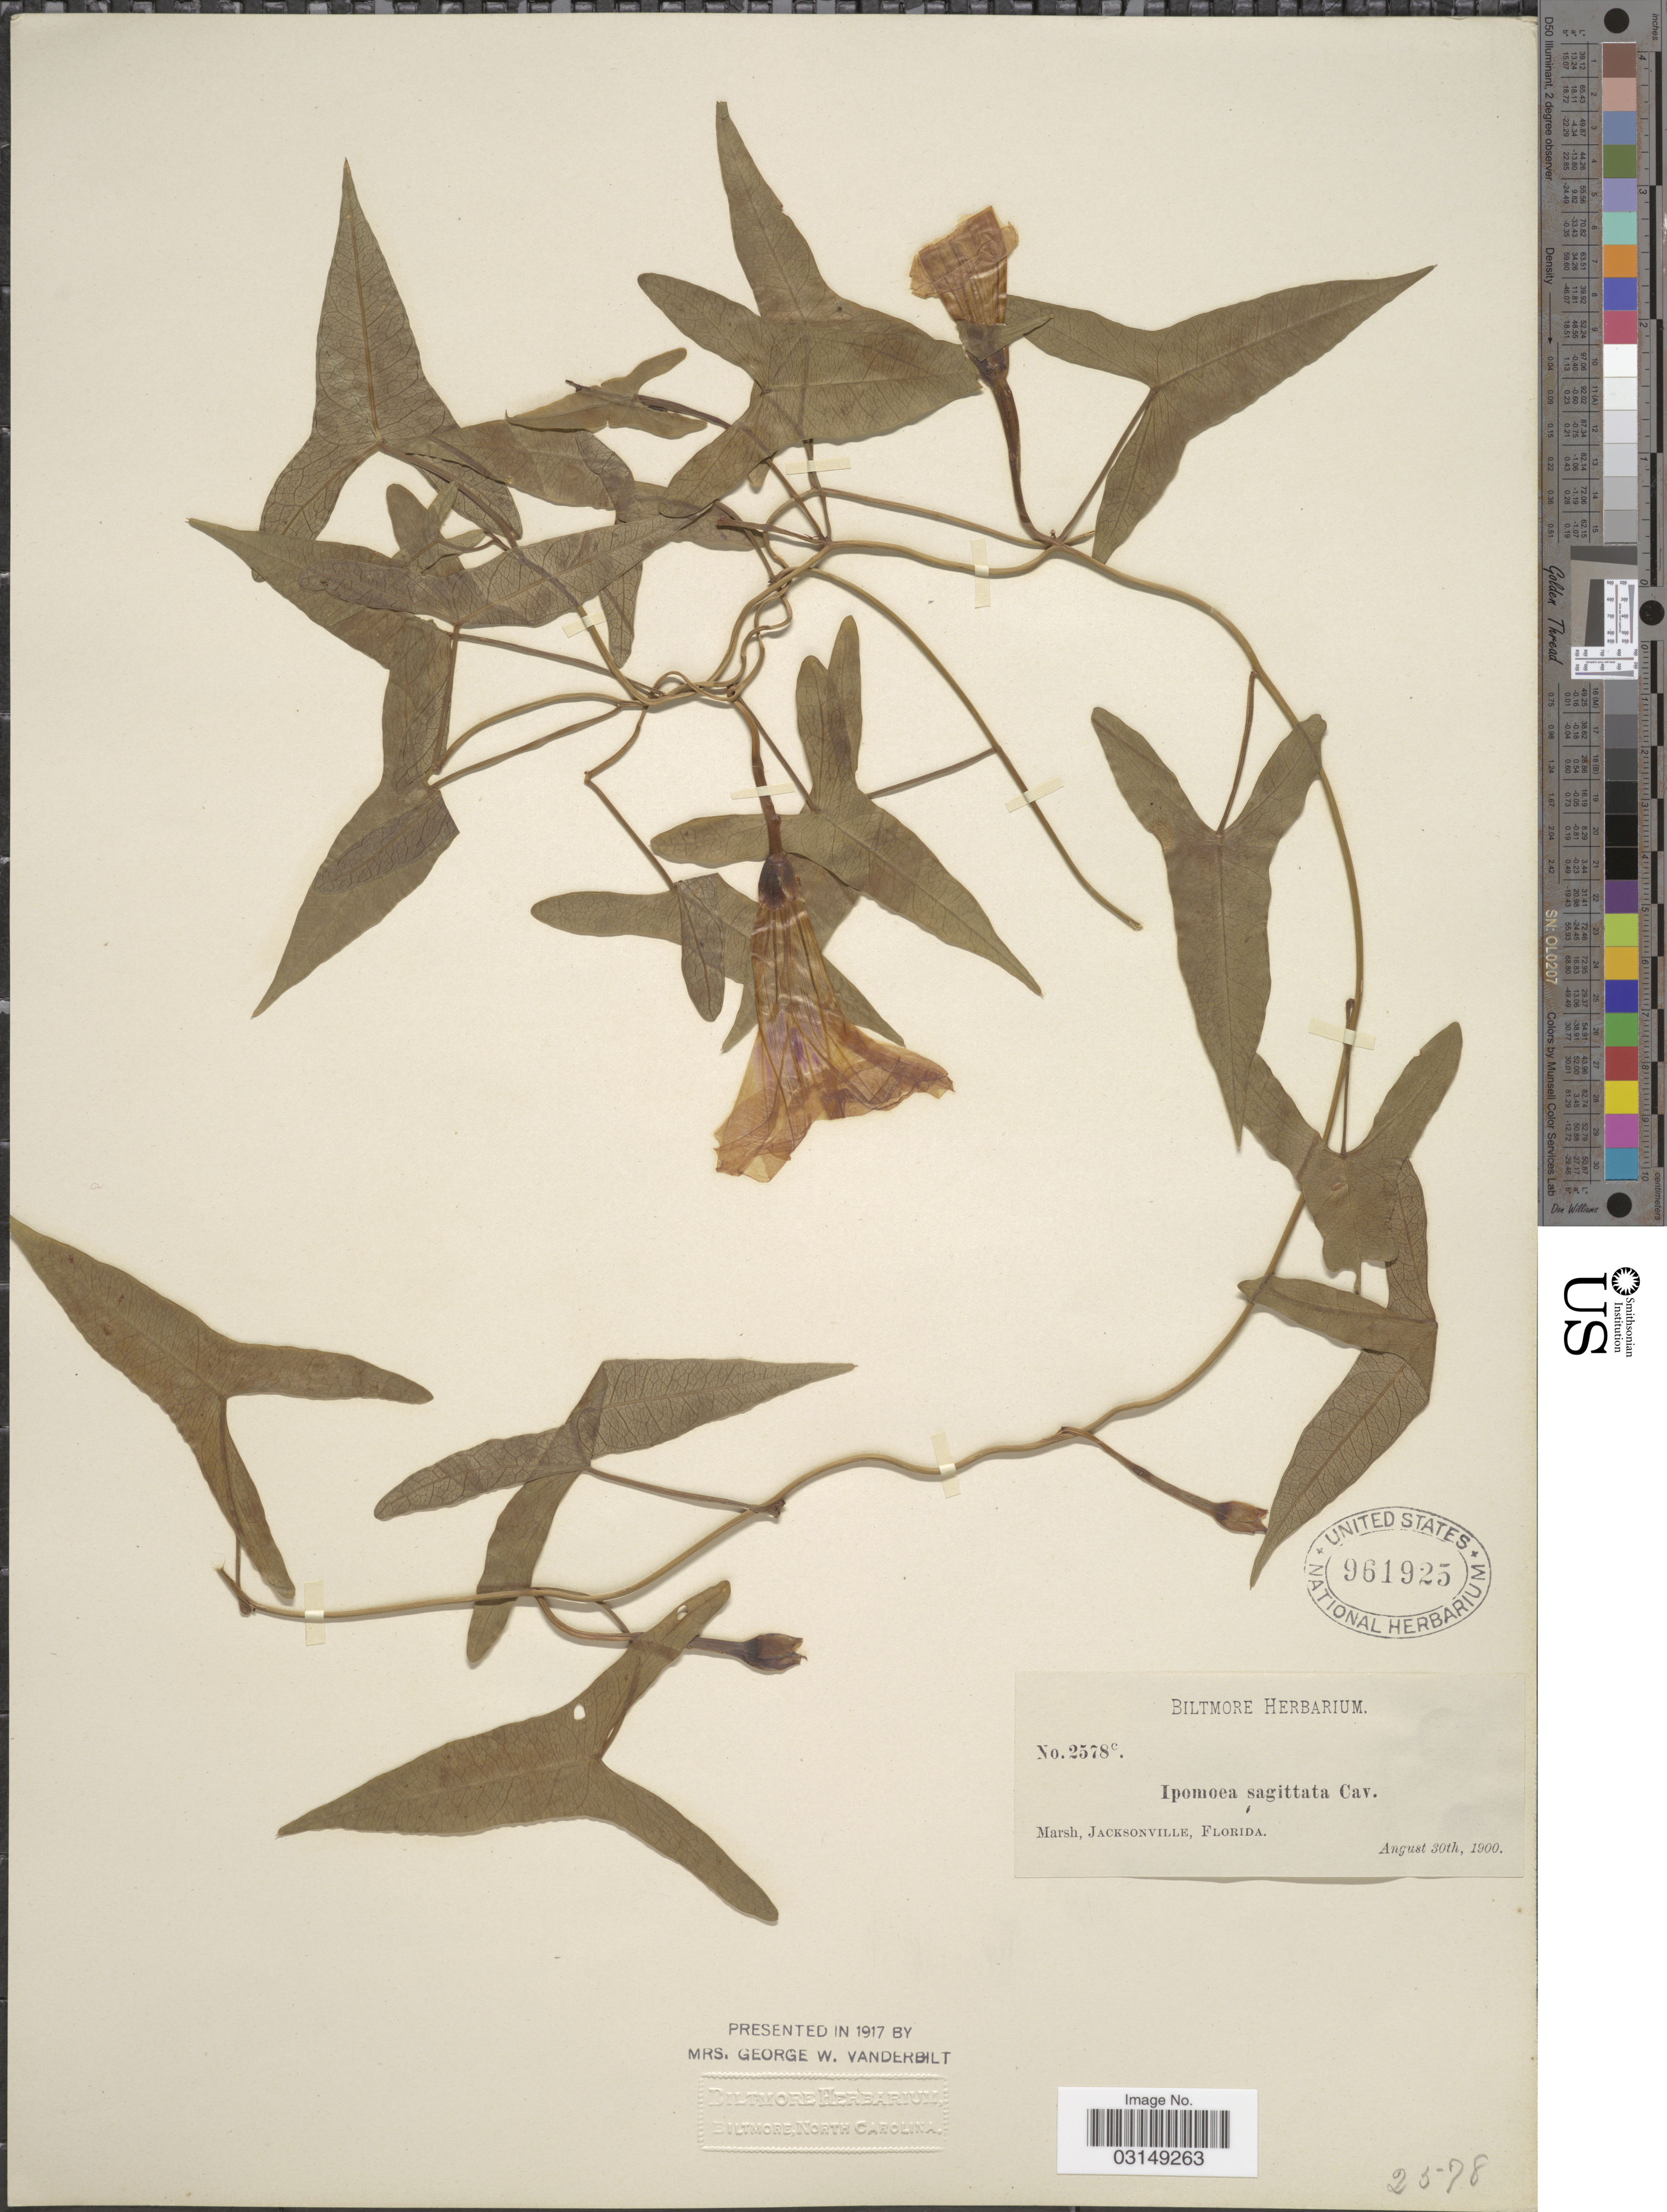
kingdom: Plantae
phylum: Tracheophyta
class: Magnoliopsida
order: Solanales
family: Convolvulaceae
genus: Ipomoea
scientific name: Ipomoea sagittata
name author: Poir.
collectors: ex herb. Biltmore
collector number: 2578c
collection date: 1900-08-30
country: United States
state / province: Florida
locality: Marsh, Jacksonville.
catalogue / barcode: US 961925